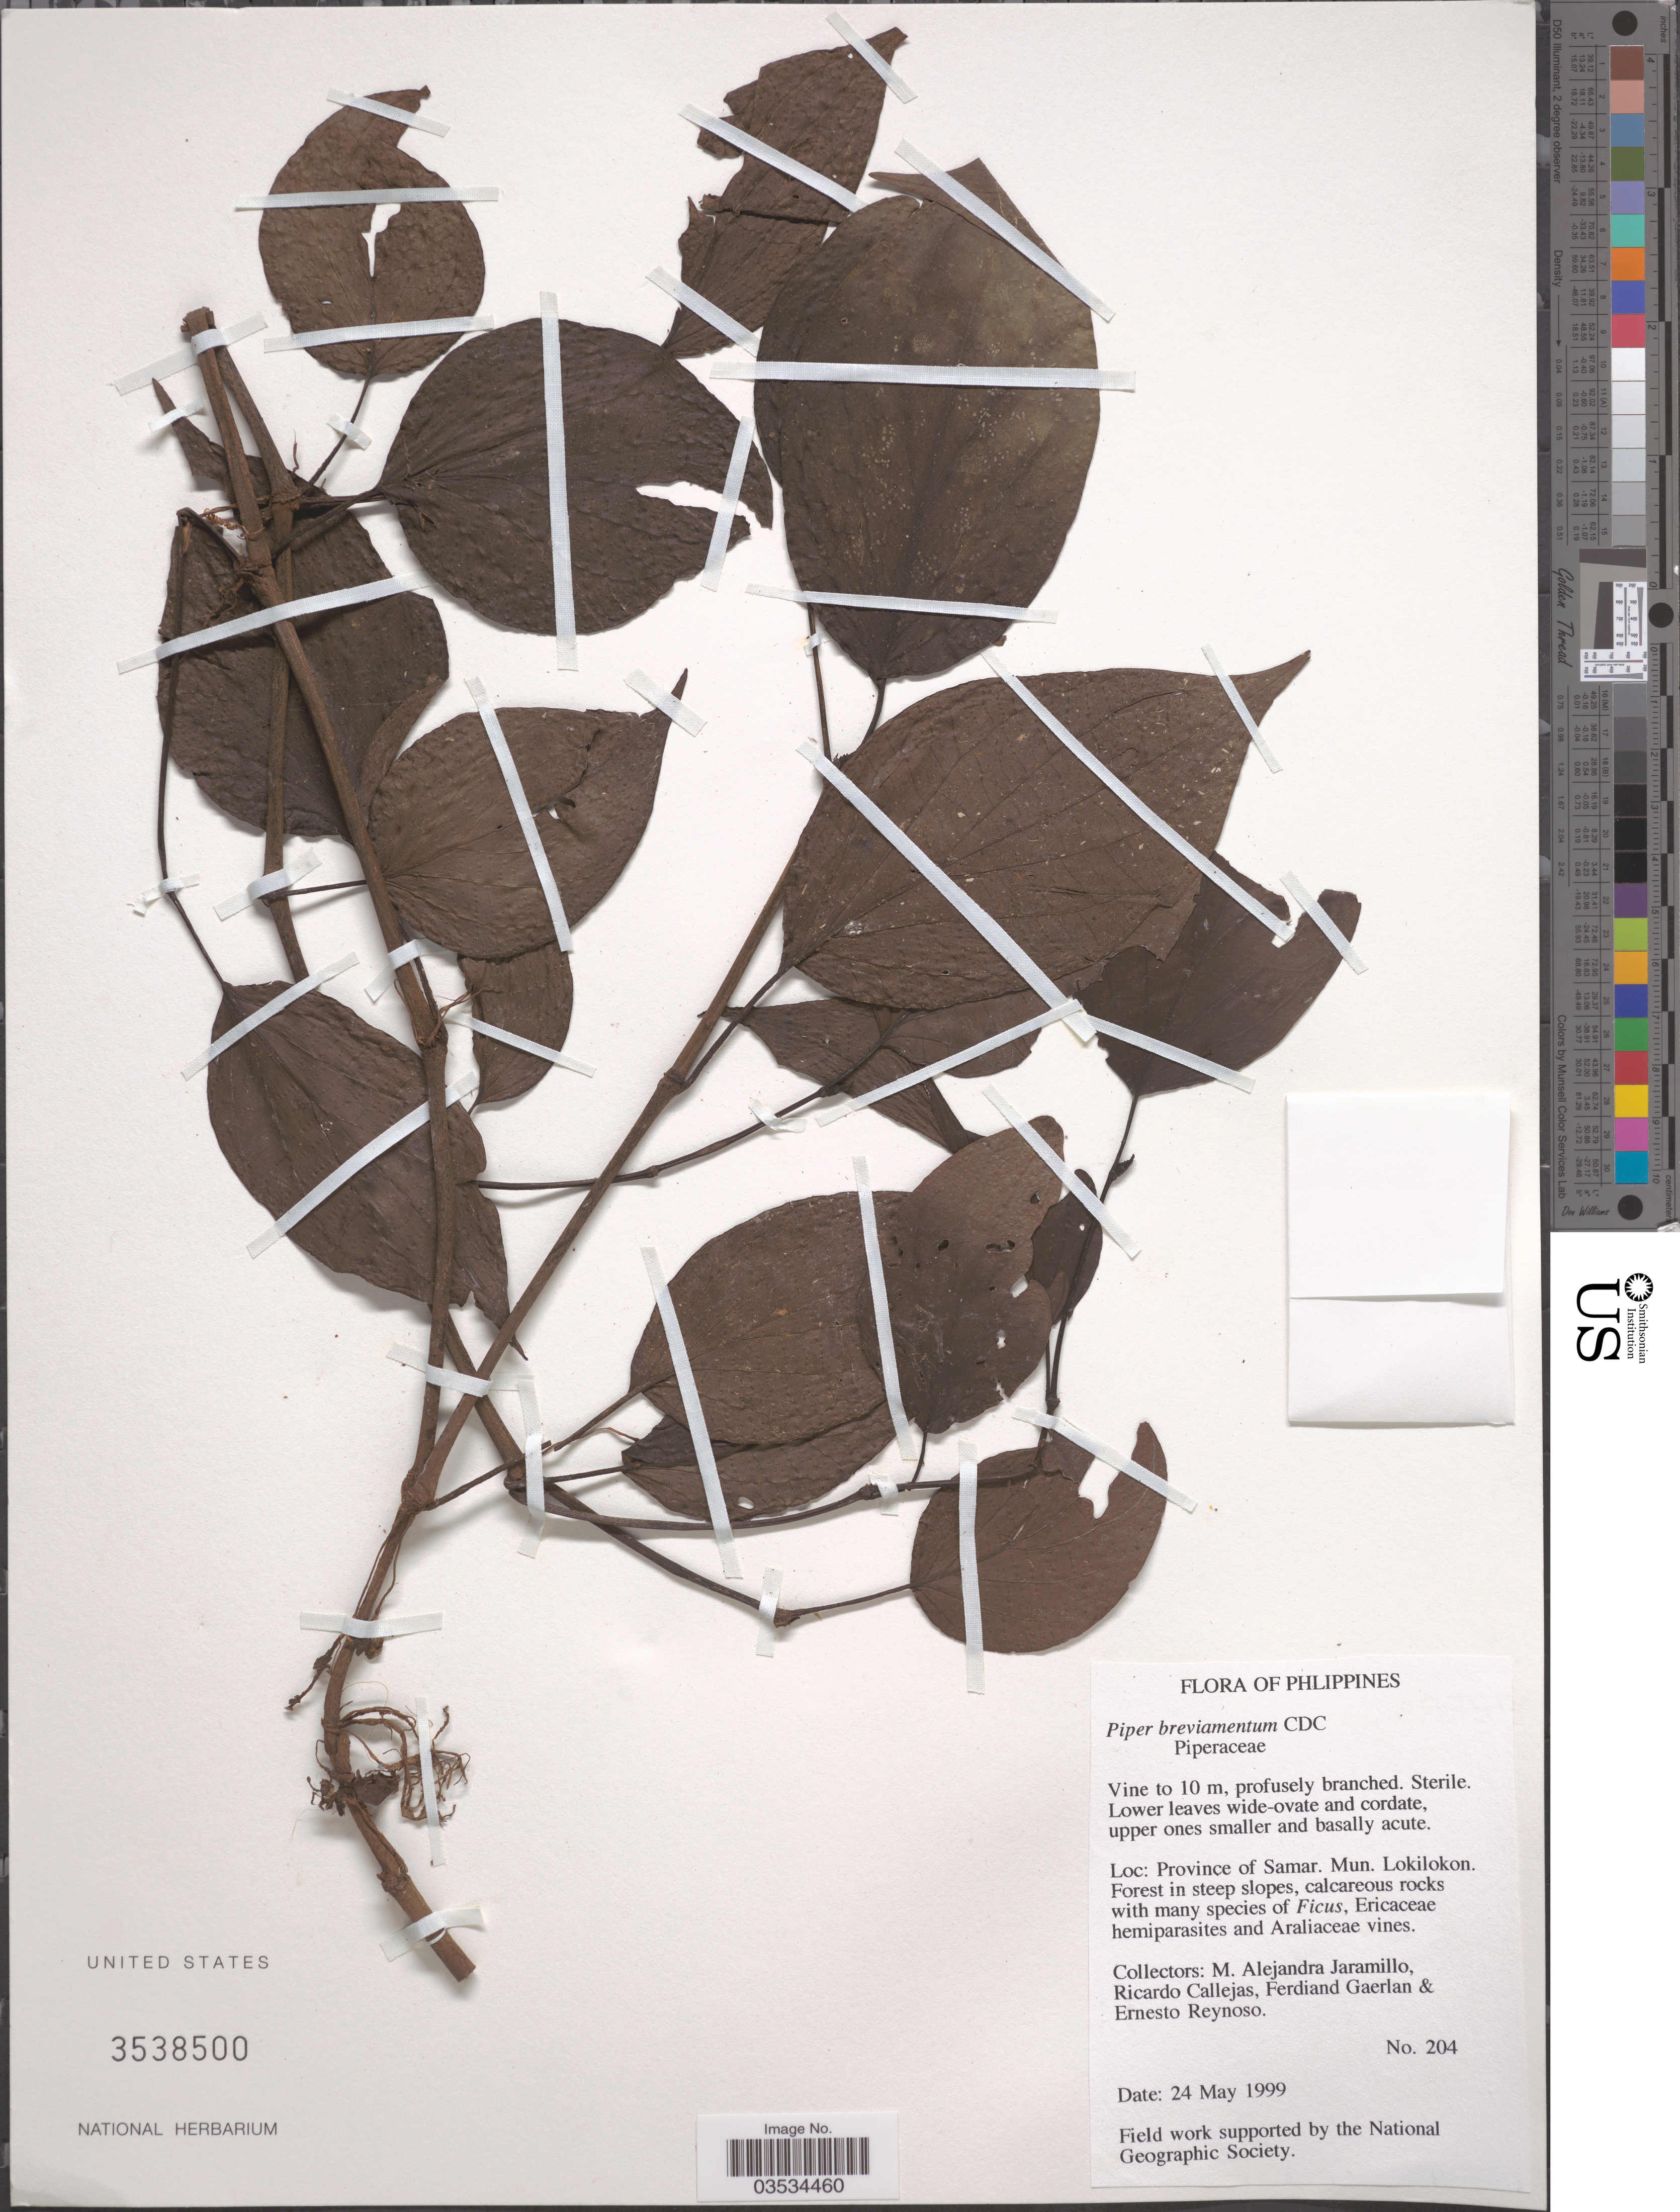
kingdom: Plantae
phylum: Tracheophyta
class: Magnoliopsida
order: Piperales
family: Piperaceae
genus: Piper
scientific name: Piper breviamentum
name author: C. DC.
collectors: M. A. Jaramillo, R. Callejas, F. Gaerlan & E. Reynoso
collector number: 204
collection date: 1999-05-24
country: Philippines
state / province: Eastern Visayas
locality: Province of Samar. Mun. Lokilokon.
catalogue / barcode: US 3538500